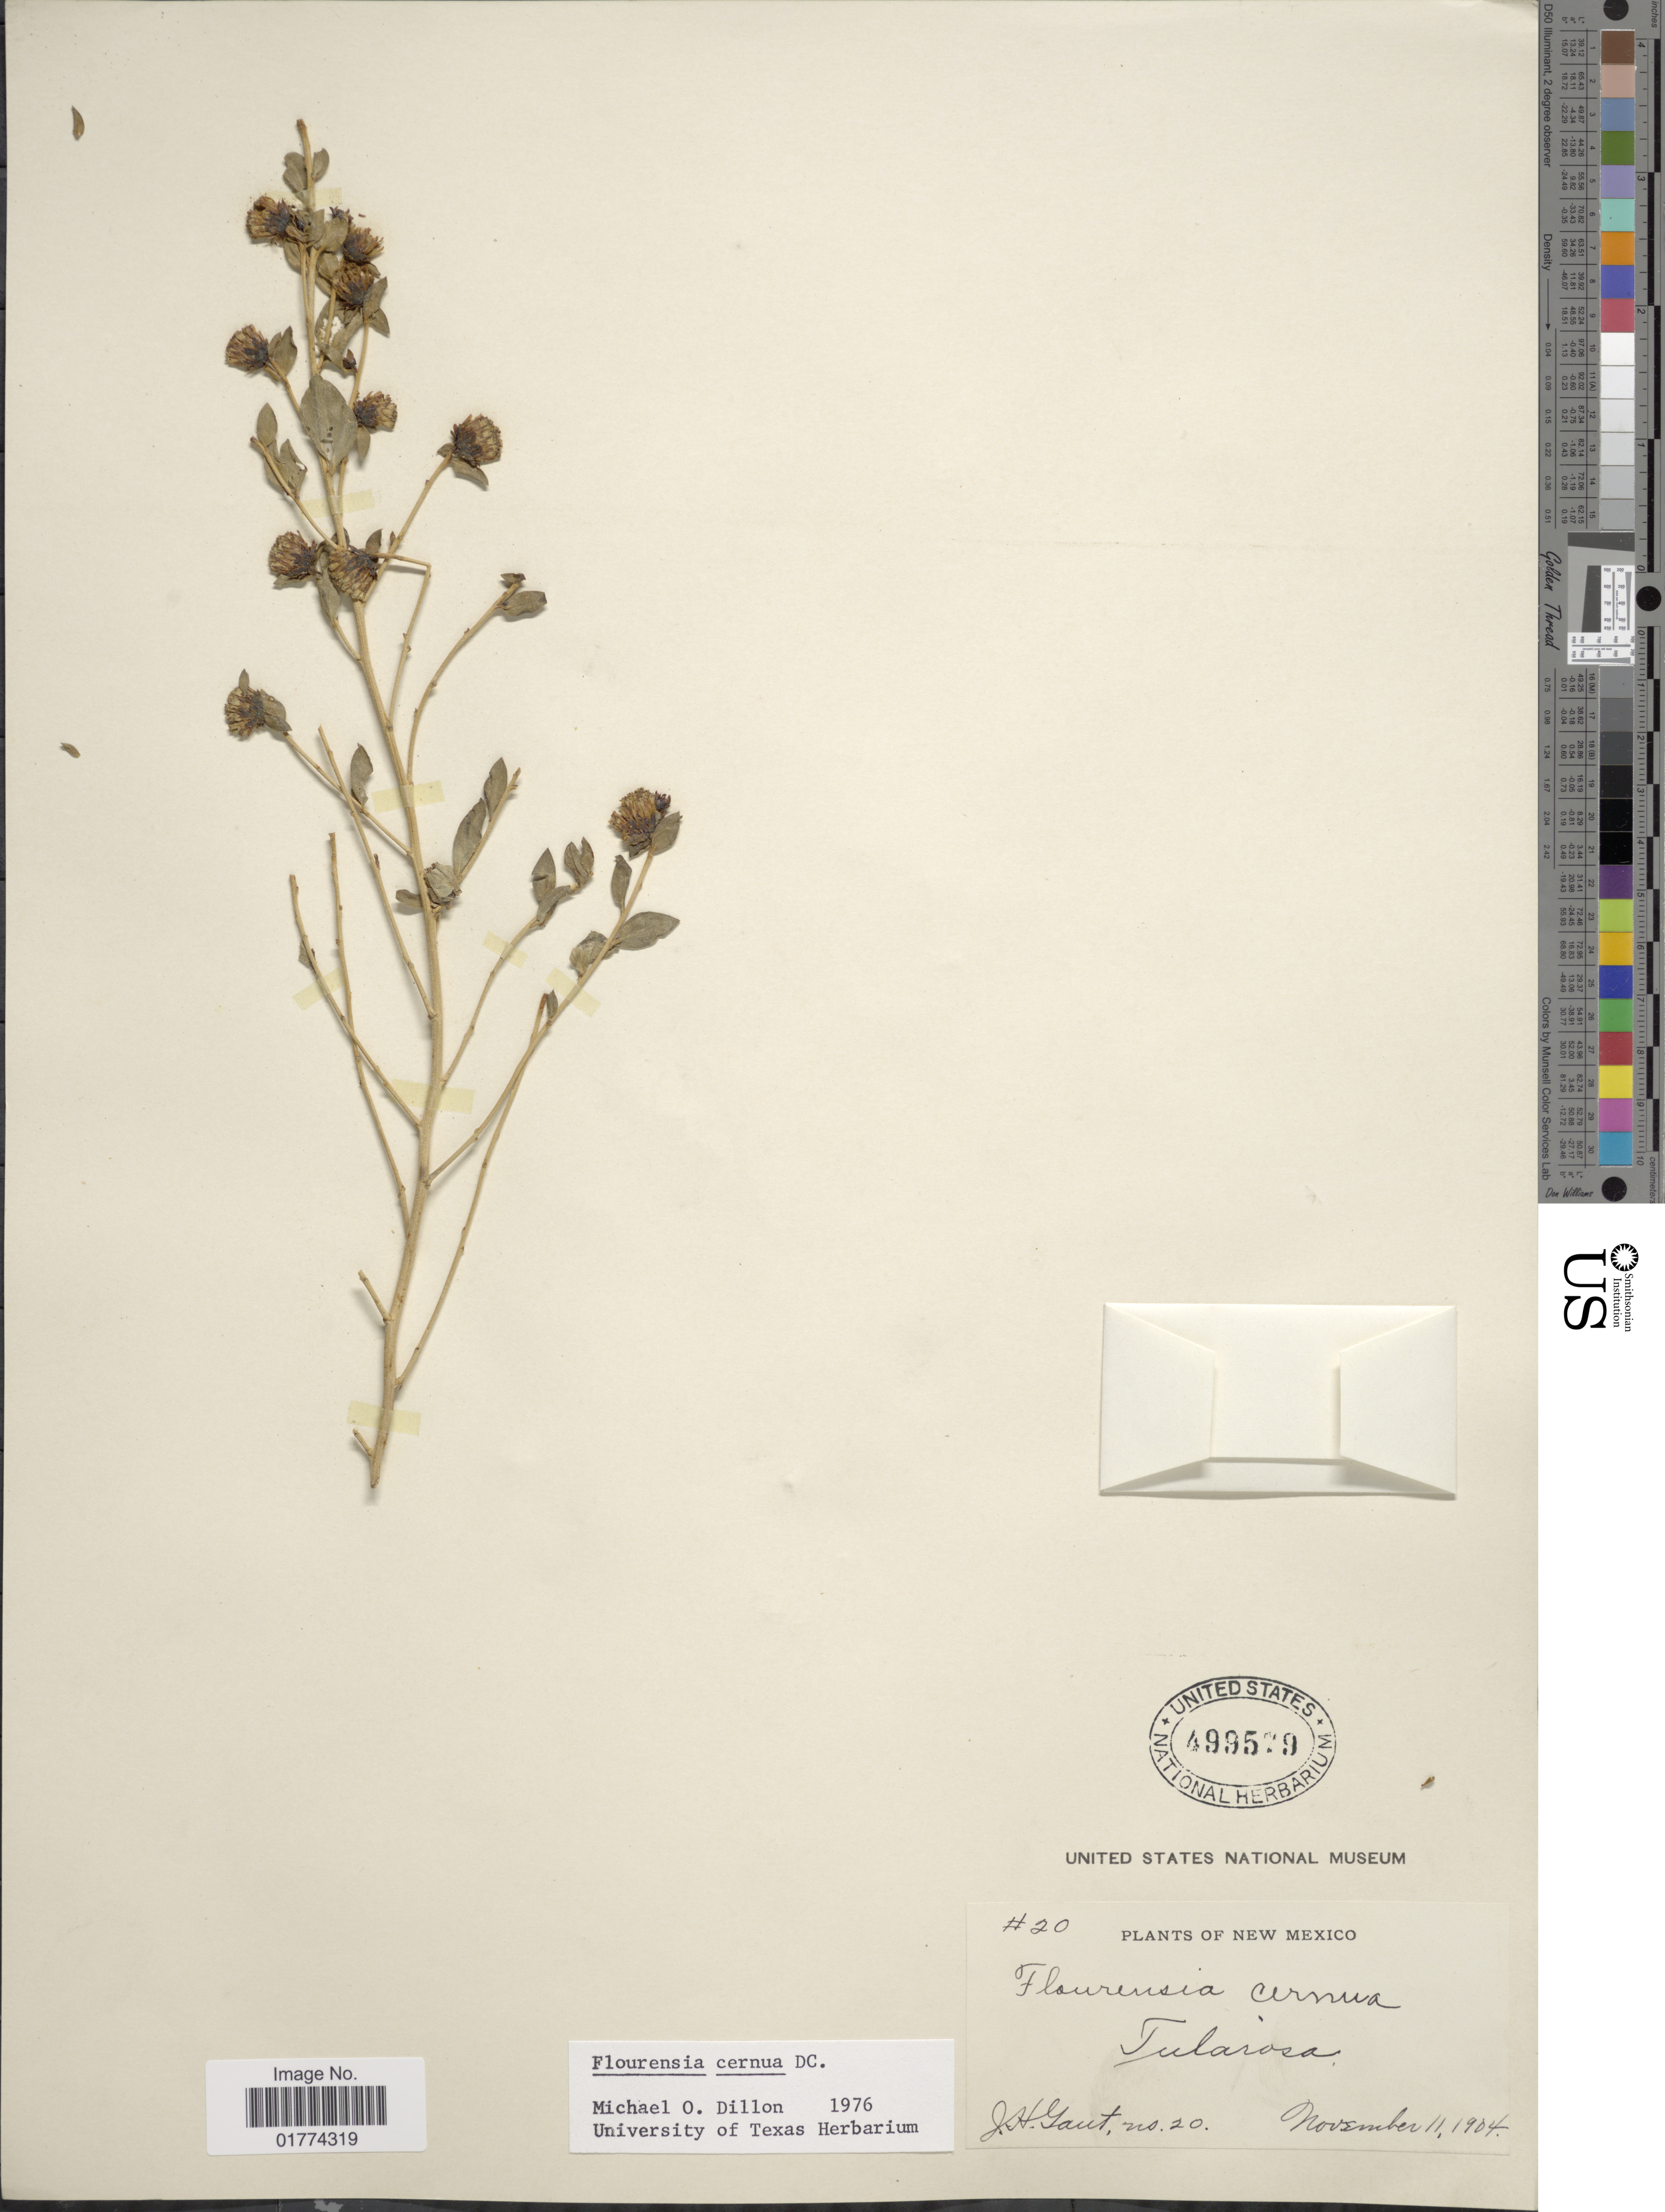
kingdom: Plantae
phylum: Tracheophyta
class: Magnoliopsida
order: Asterales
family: Asteraceae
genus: Flourensia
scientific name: Flourensia cernua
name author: DC.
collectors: J. Gaut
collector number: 20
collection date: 1904-11-11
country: United States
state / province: New Mexico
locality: Tularosa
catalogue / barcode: US 499579